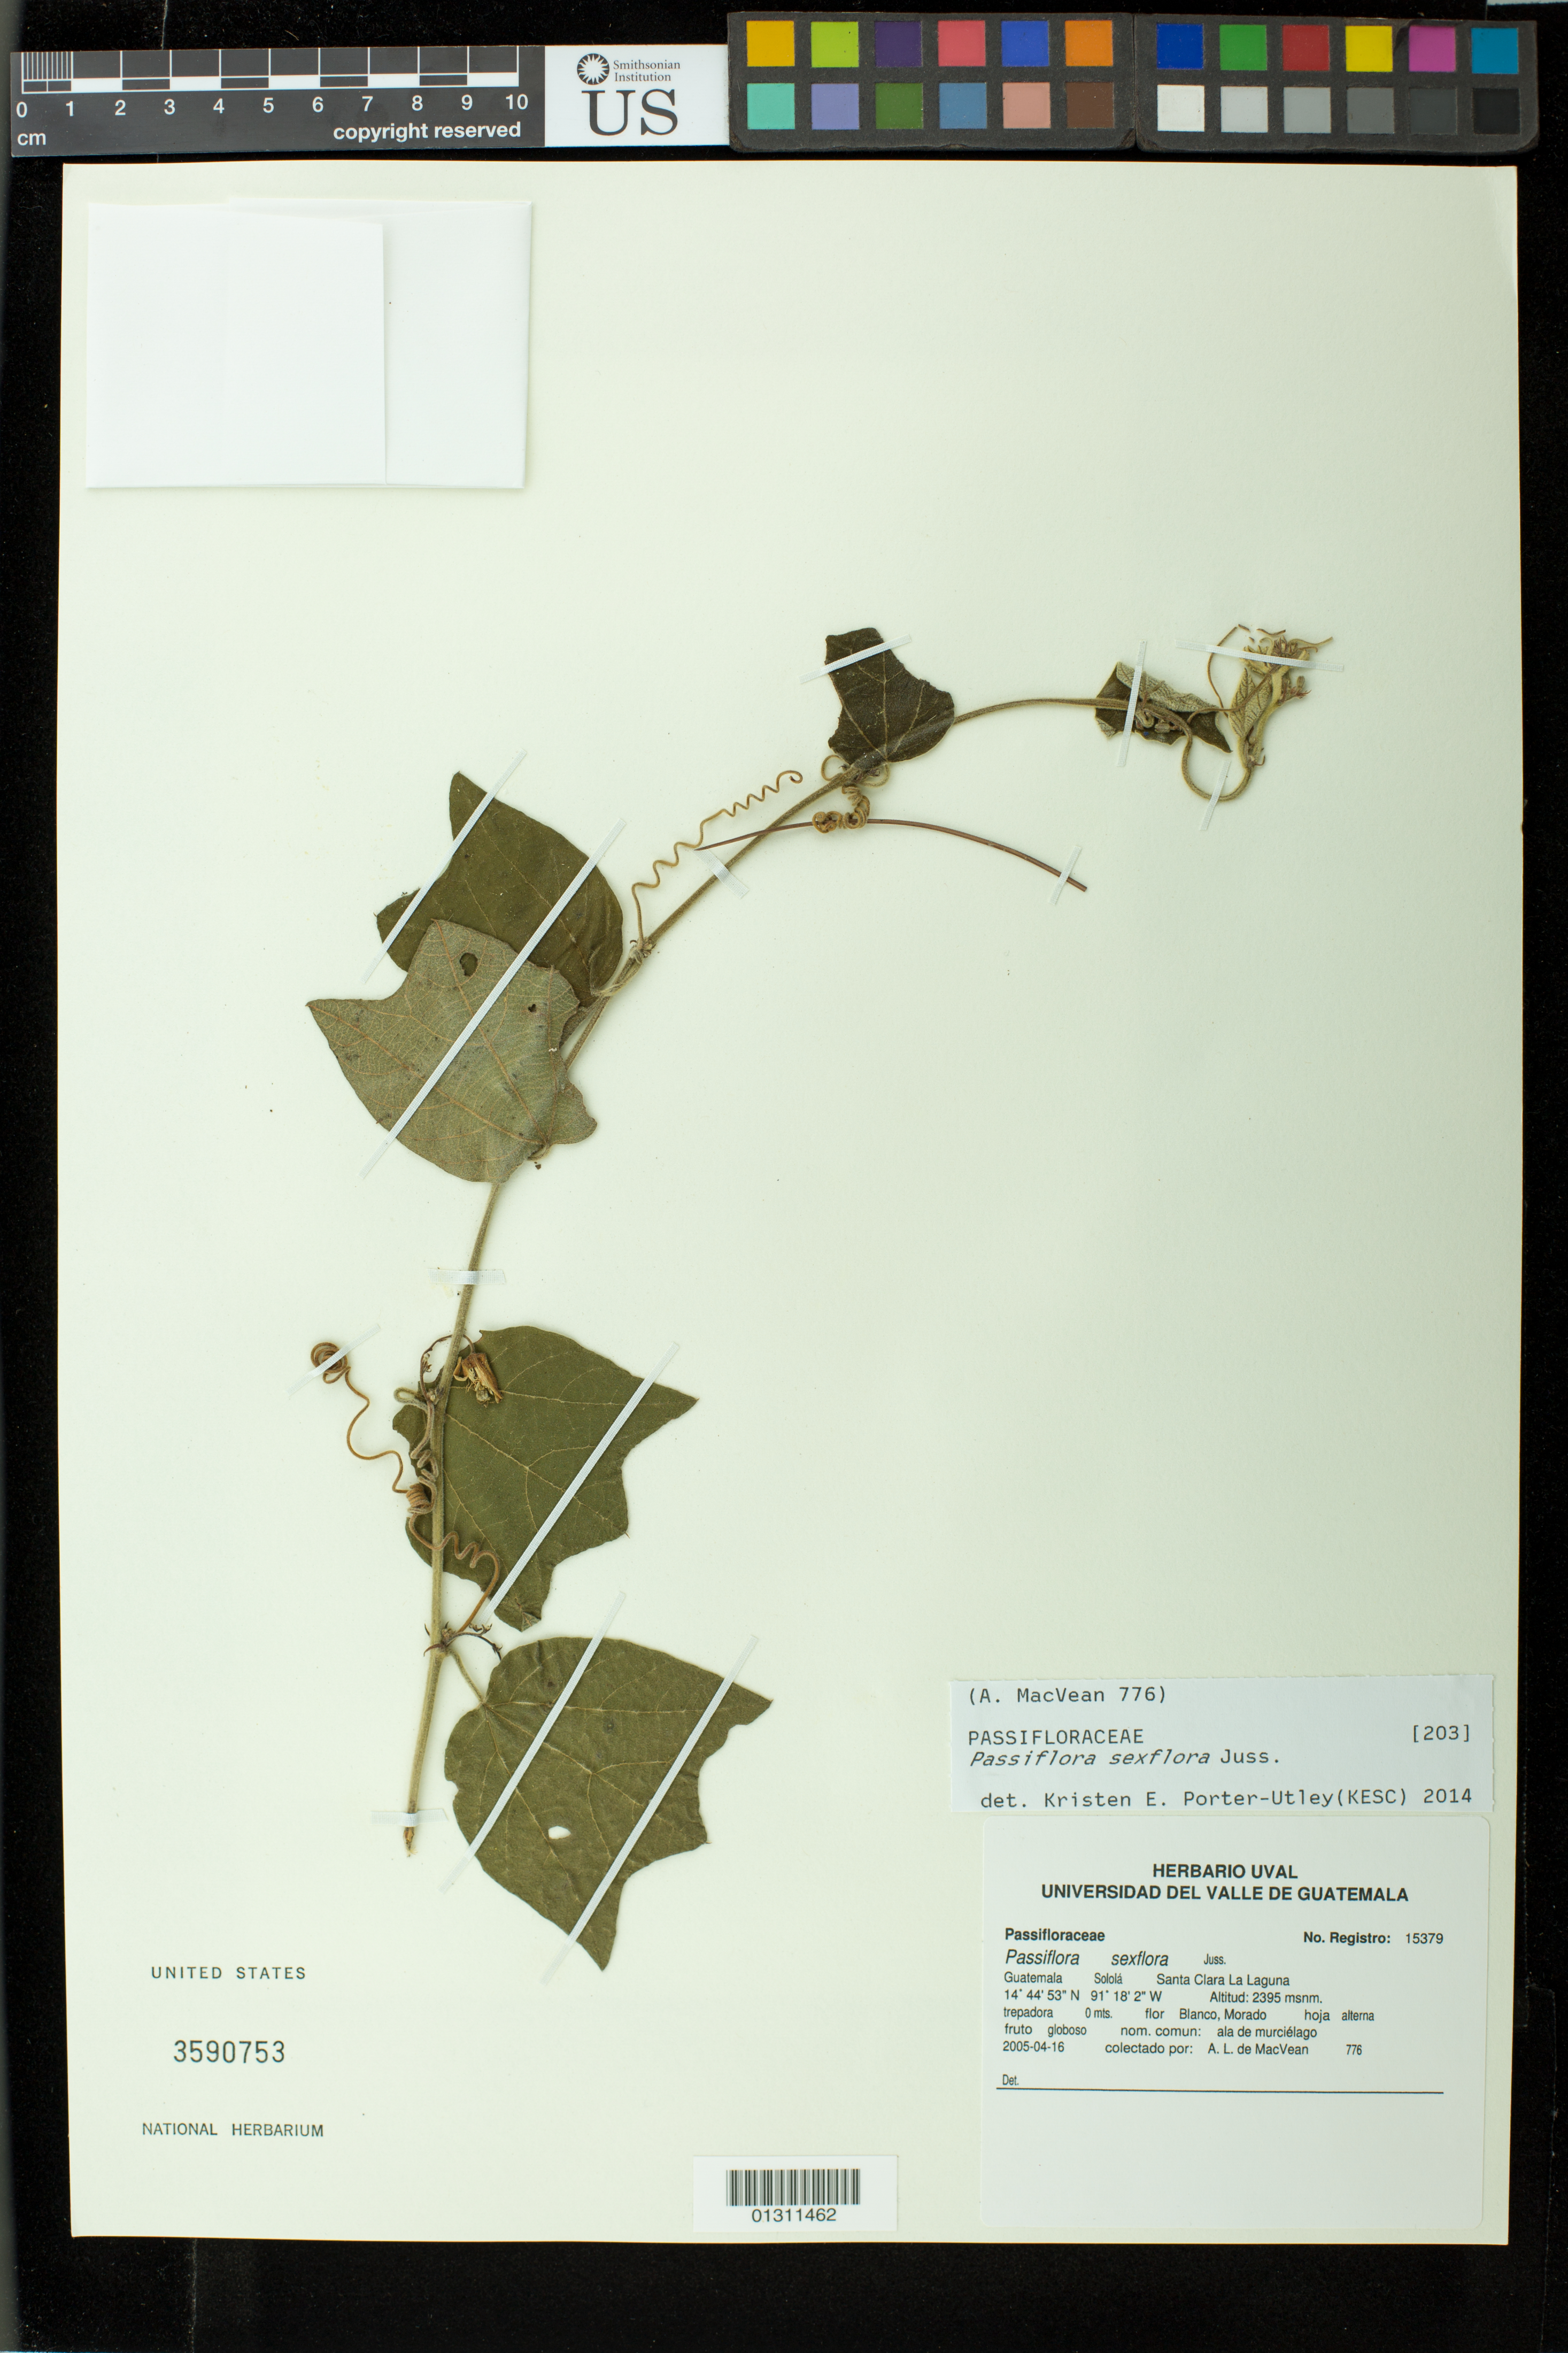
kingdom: Plantae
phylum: Tracheophyta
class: Magnoliopsida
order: Malpighiales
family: Passifloraceae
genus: Passiflora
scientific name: Passiflora sexflora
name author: Juss.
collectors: A. MacVean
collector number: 776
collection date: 2005-04-16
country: Guatemala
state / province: Sololá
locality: Santa Clara La Laguna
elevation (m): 2395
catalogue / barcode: US 3590753